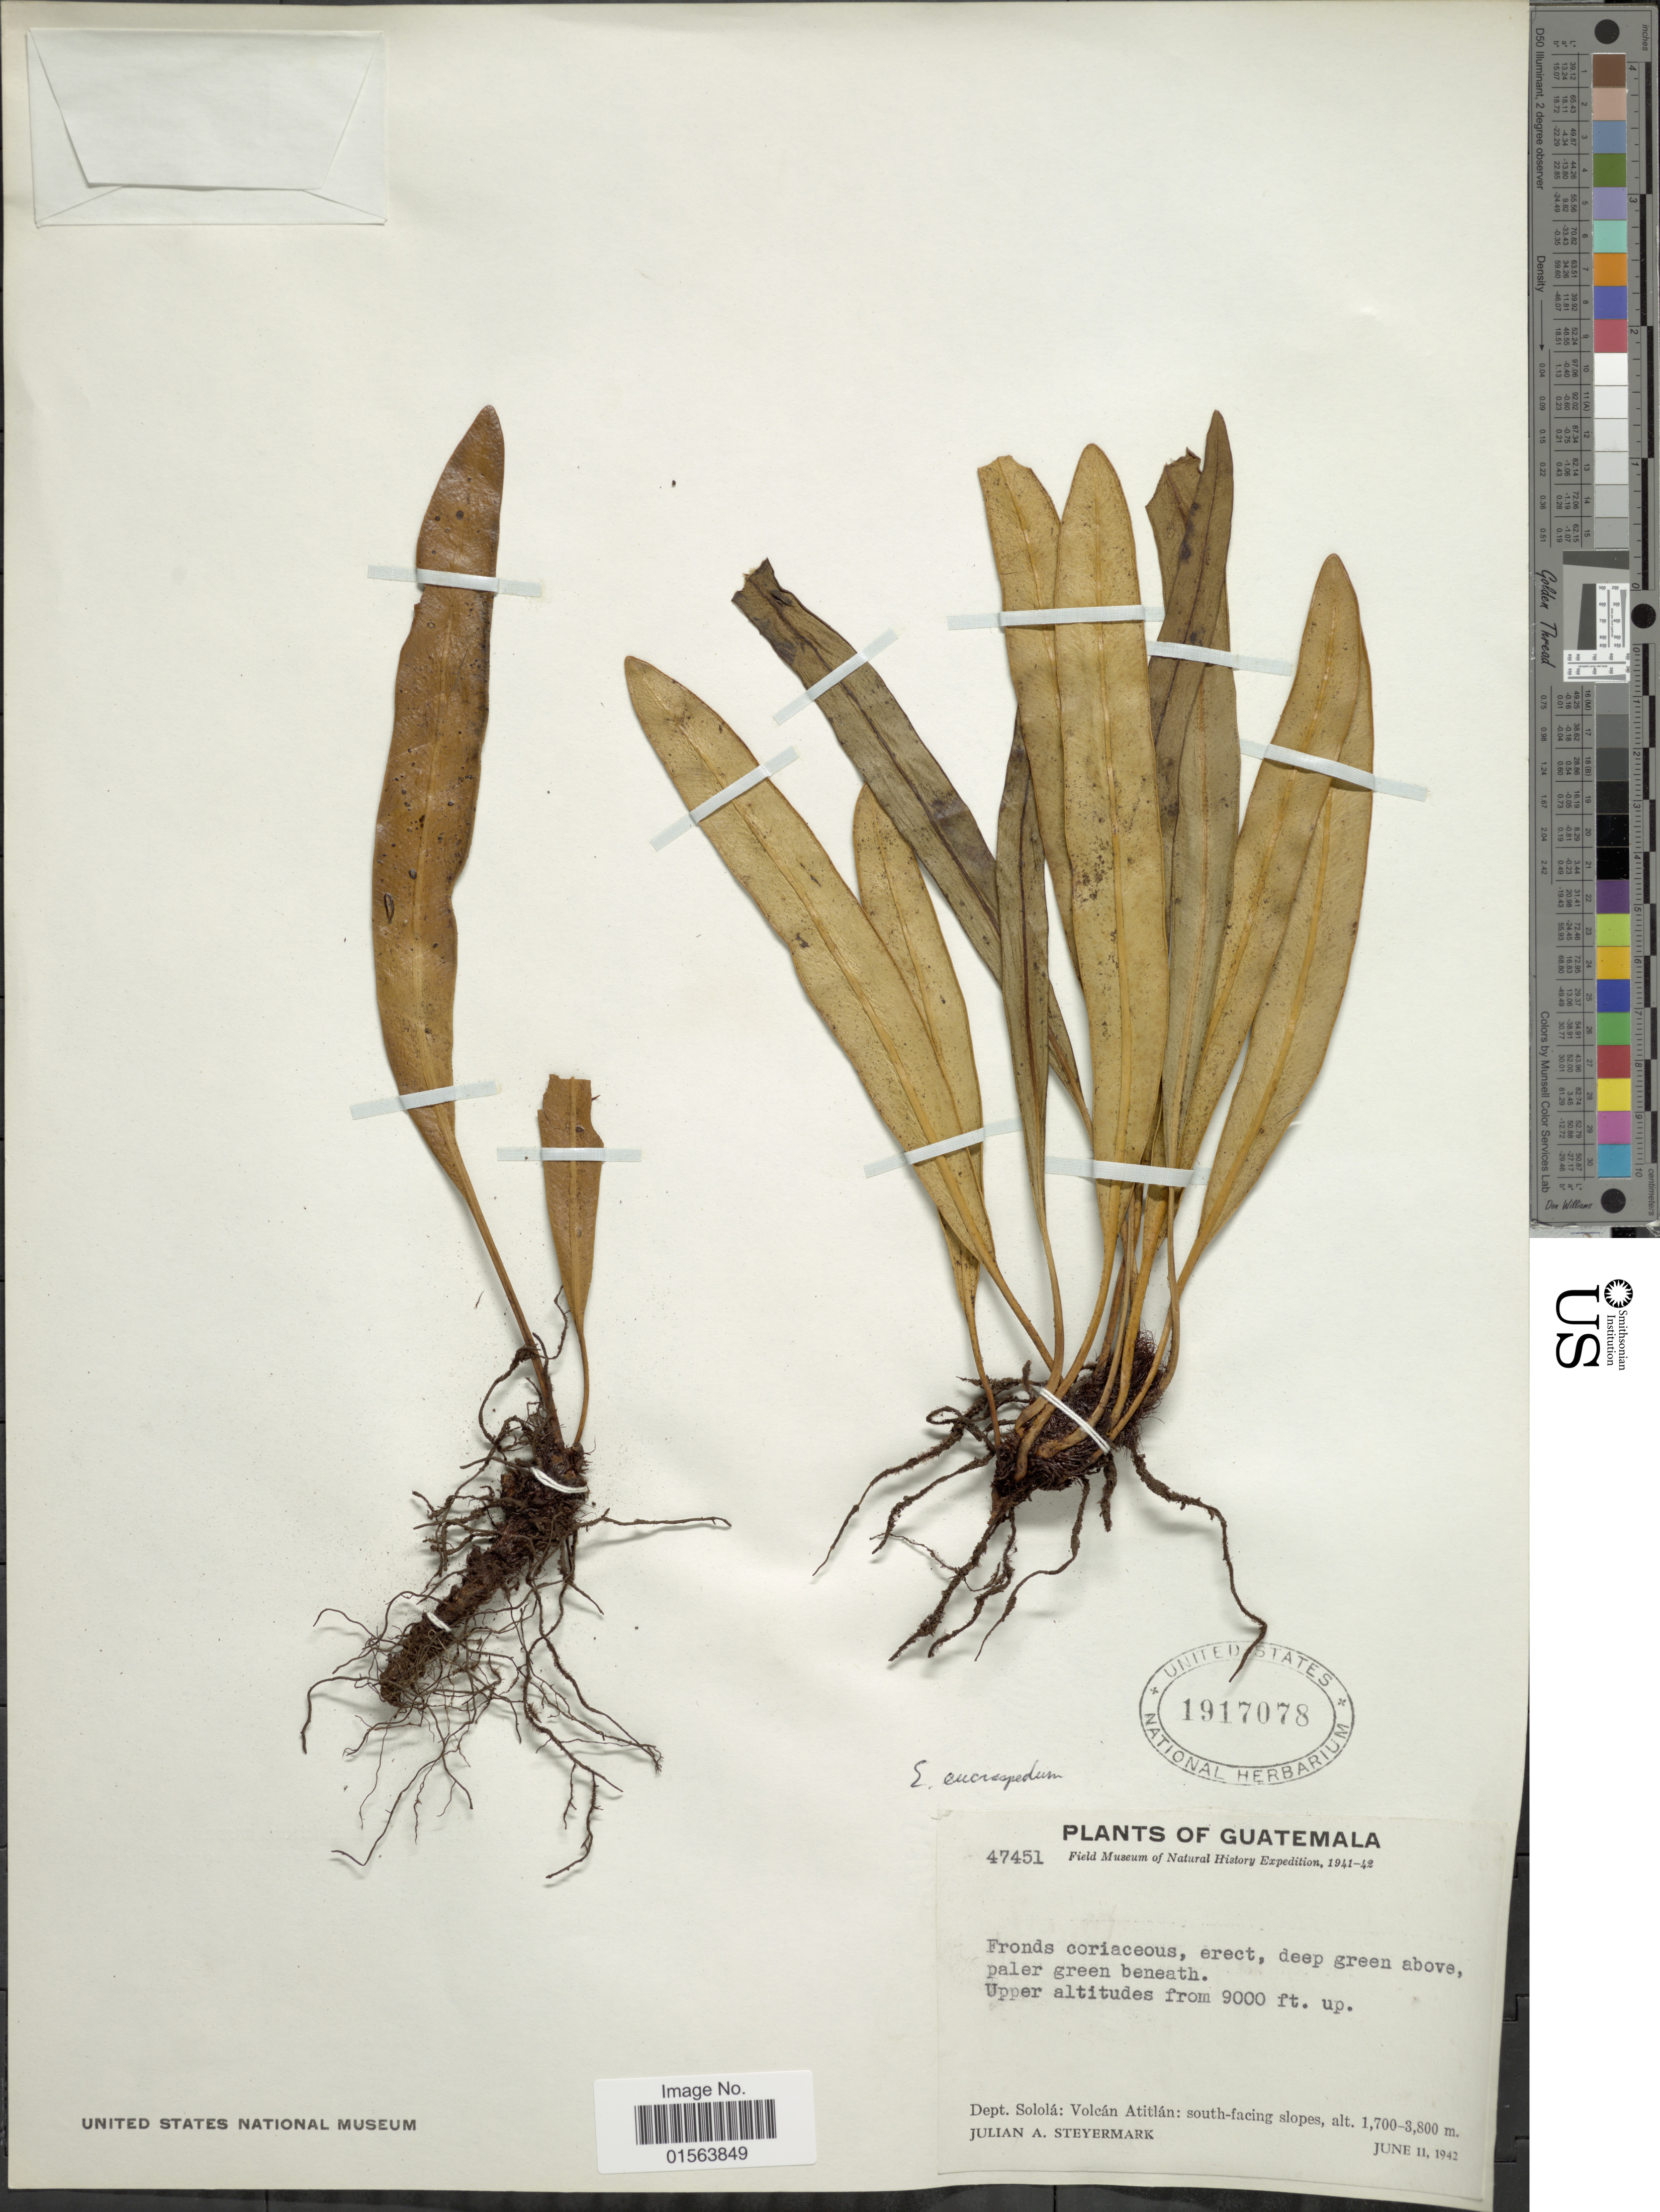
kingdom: Plantae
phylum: Tracheophyta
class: Polypodiopsida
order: Polypodiales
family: Dryopteridaceae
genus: Elaphoglossum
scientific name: Elaphoglossum glaucum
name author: T. Moore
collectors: J. Steyermark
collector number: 47451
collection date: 1942-06-11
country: Guatemala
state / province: Sololá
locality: Dept. Solola: Volcan Atitlan: south-facing slopes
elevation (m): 2743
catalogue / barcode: US 1917078